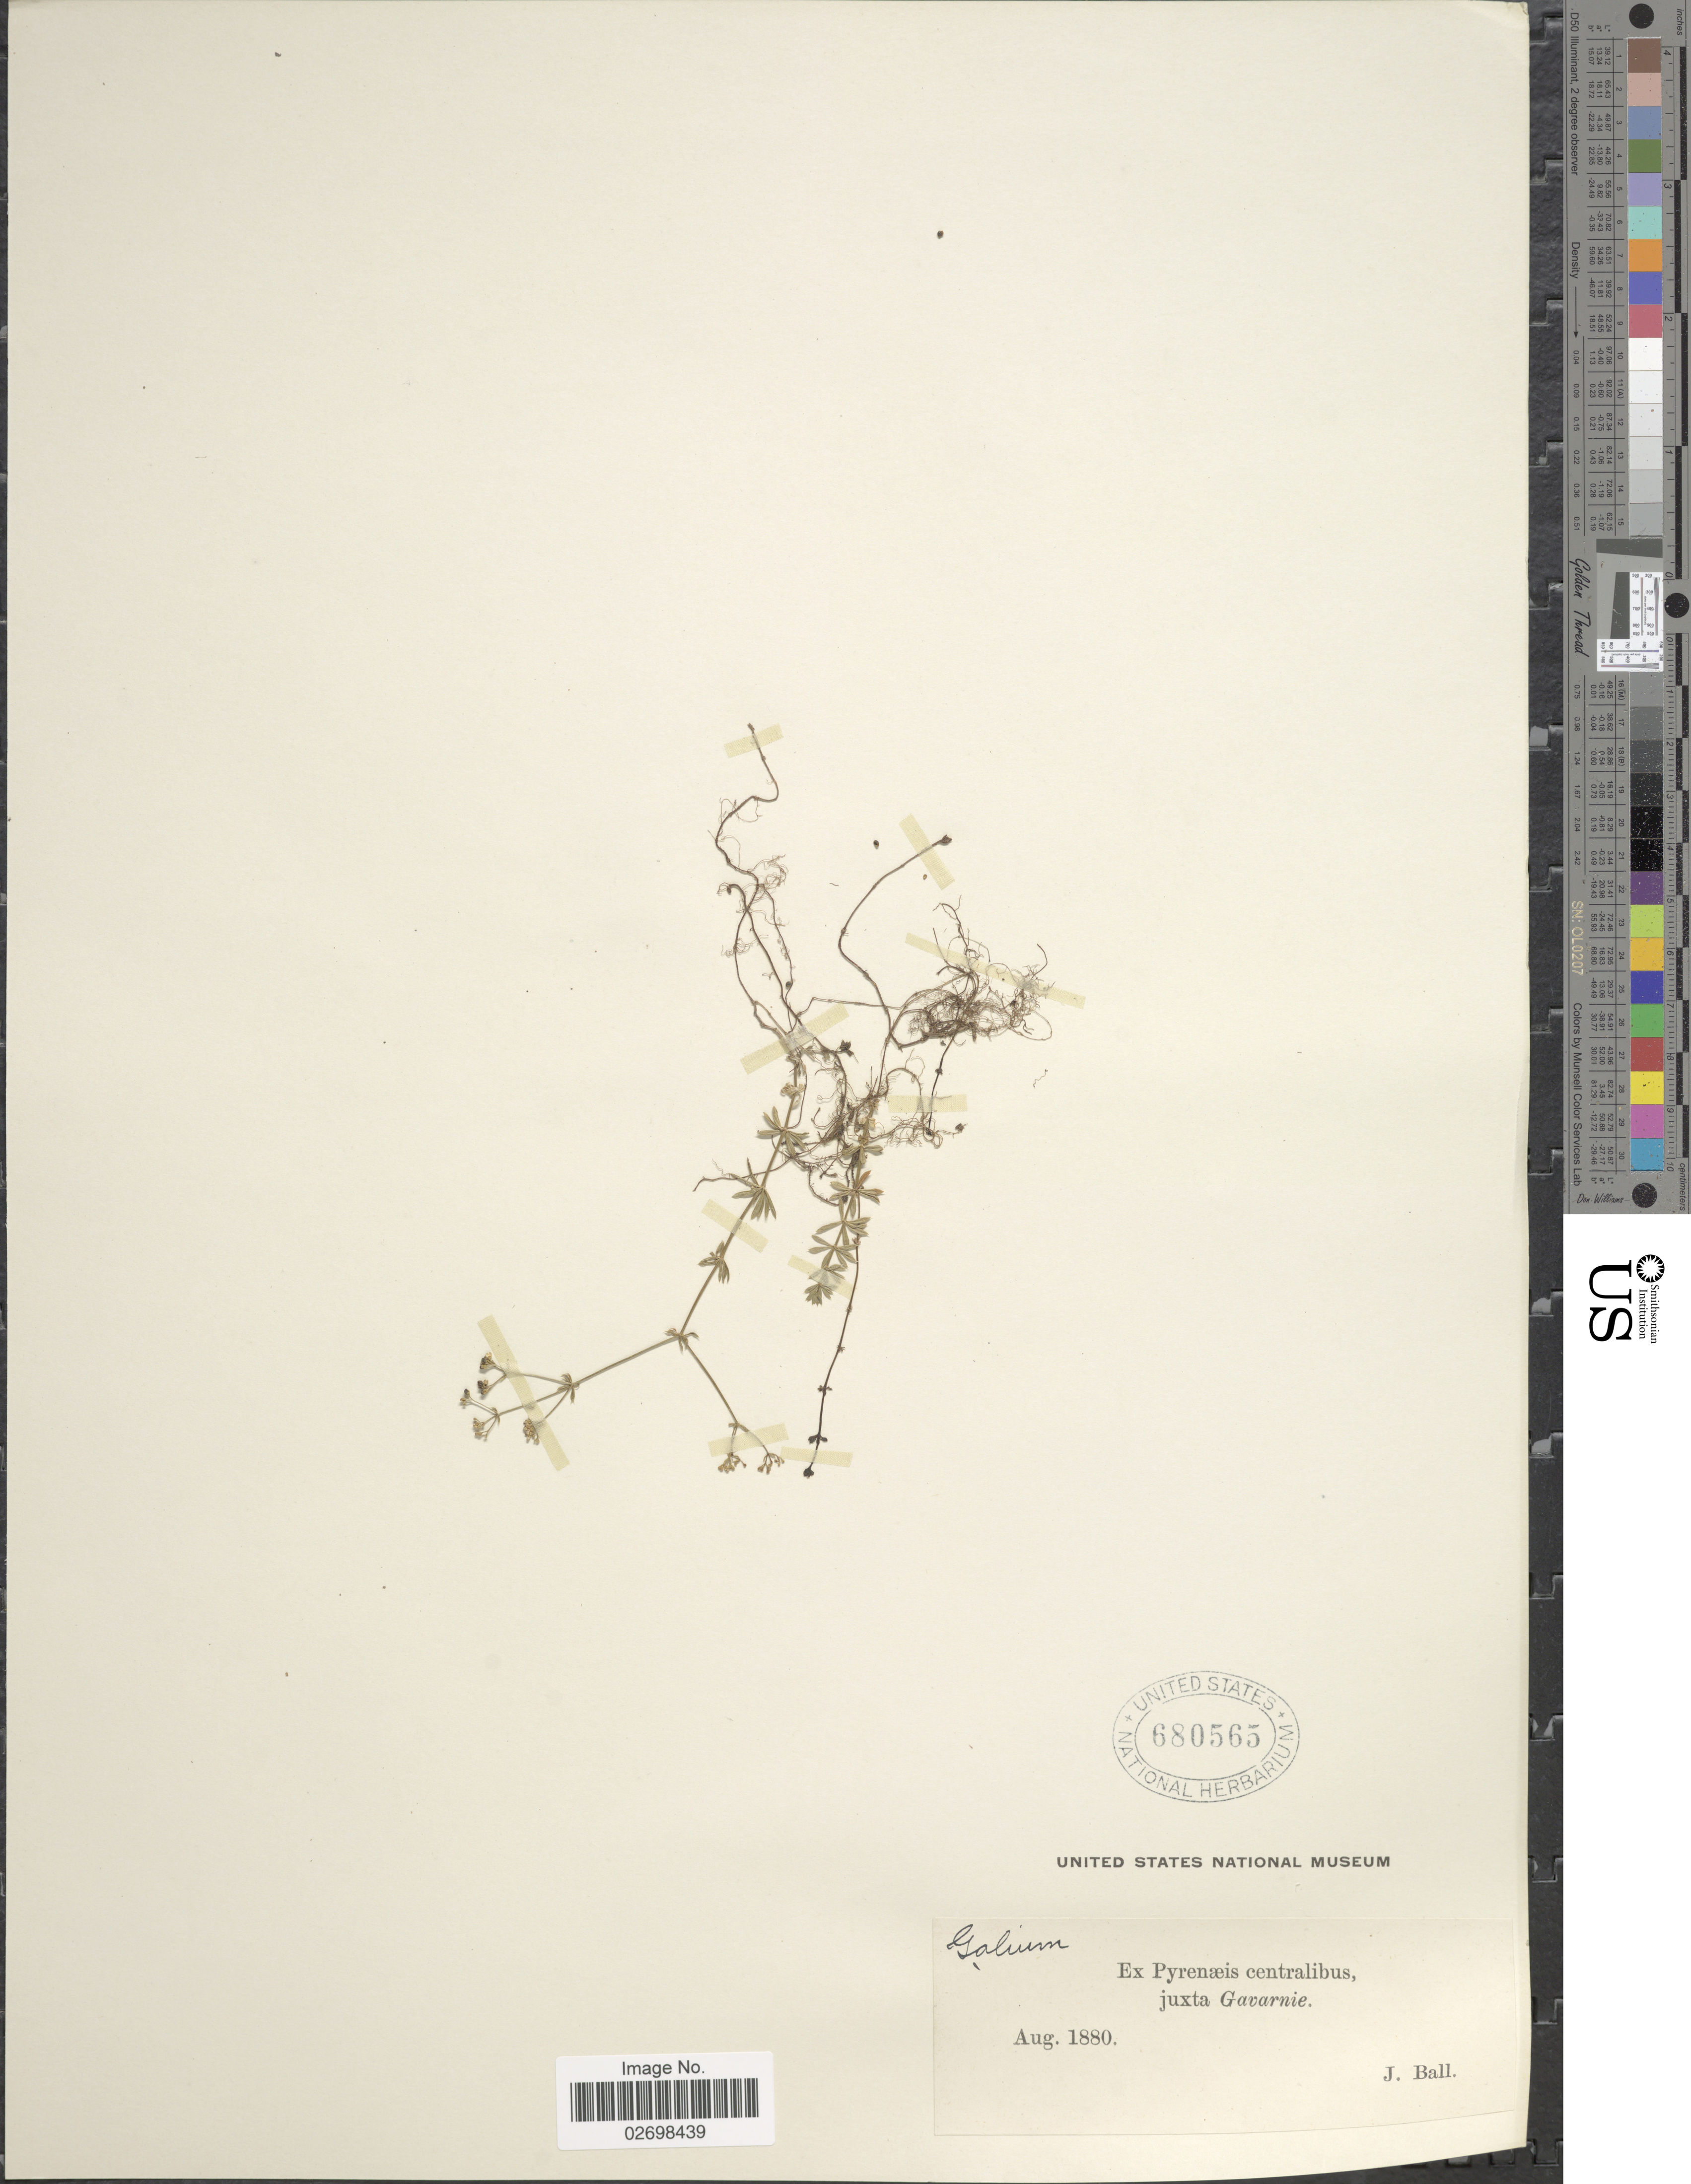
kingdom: Plantae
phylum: Tracheophyta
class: Magnoliopsida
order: Gentianales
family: Rubiaceae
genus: Galium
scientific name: Galium sp.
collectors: J. Ball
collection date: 1880-08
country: France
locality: Pyrenæis centralibus juxta Gavarnie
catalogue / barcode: US 680565